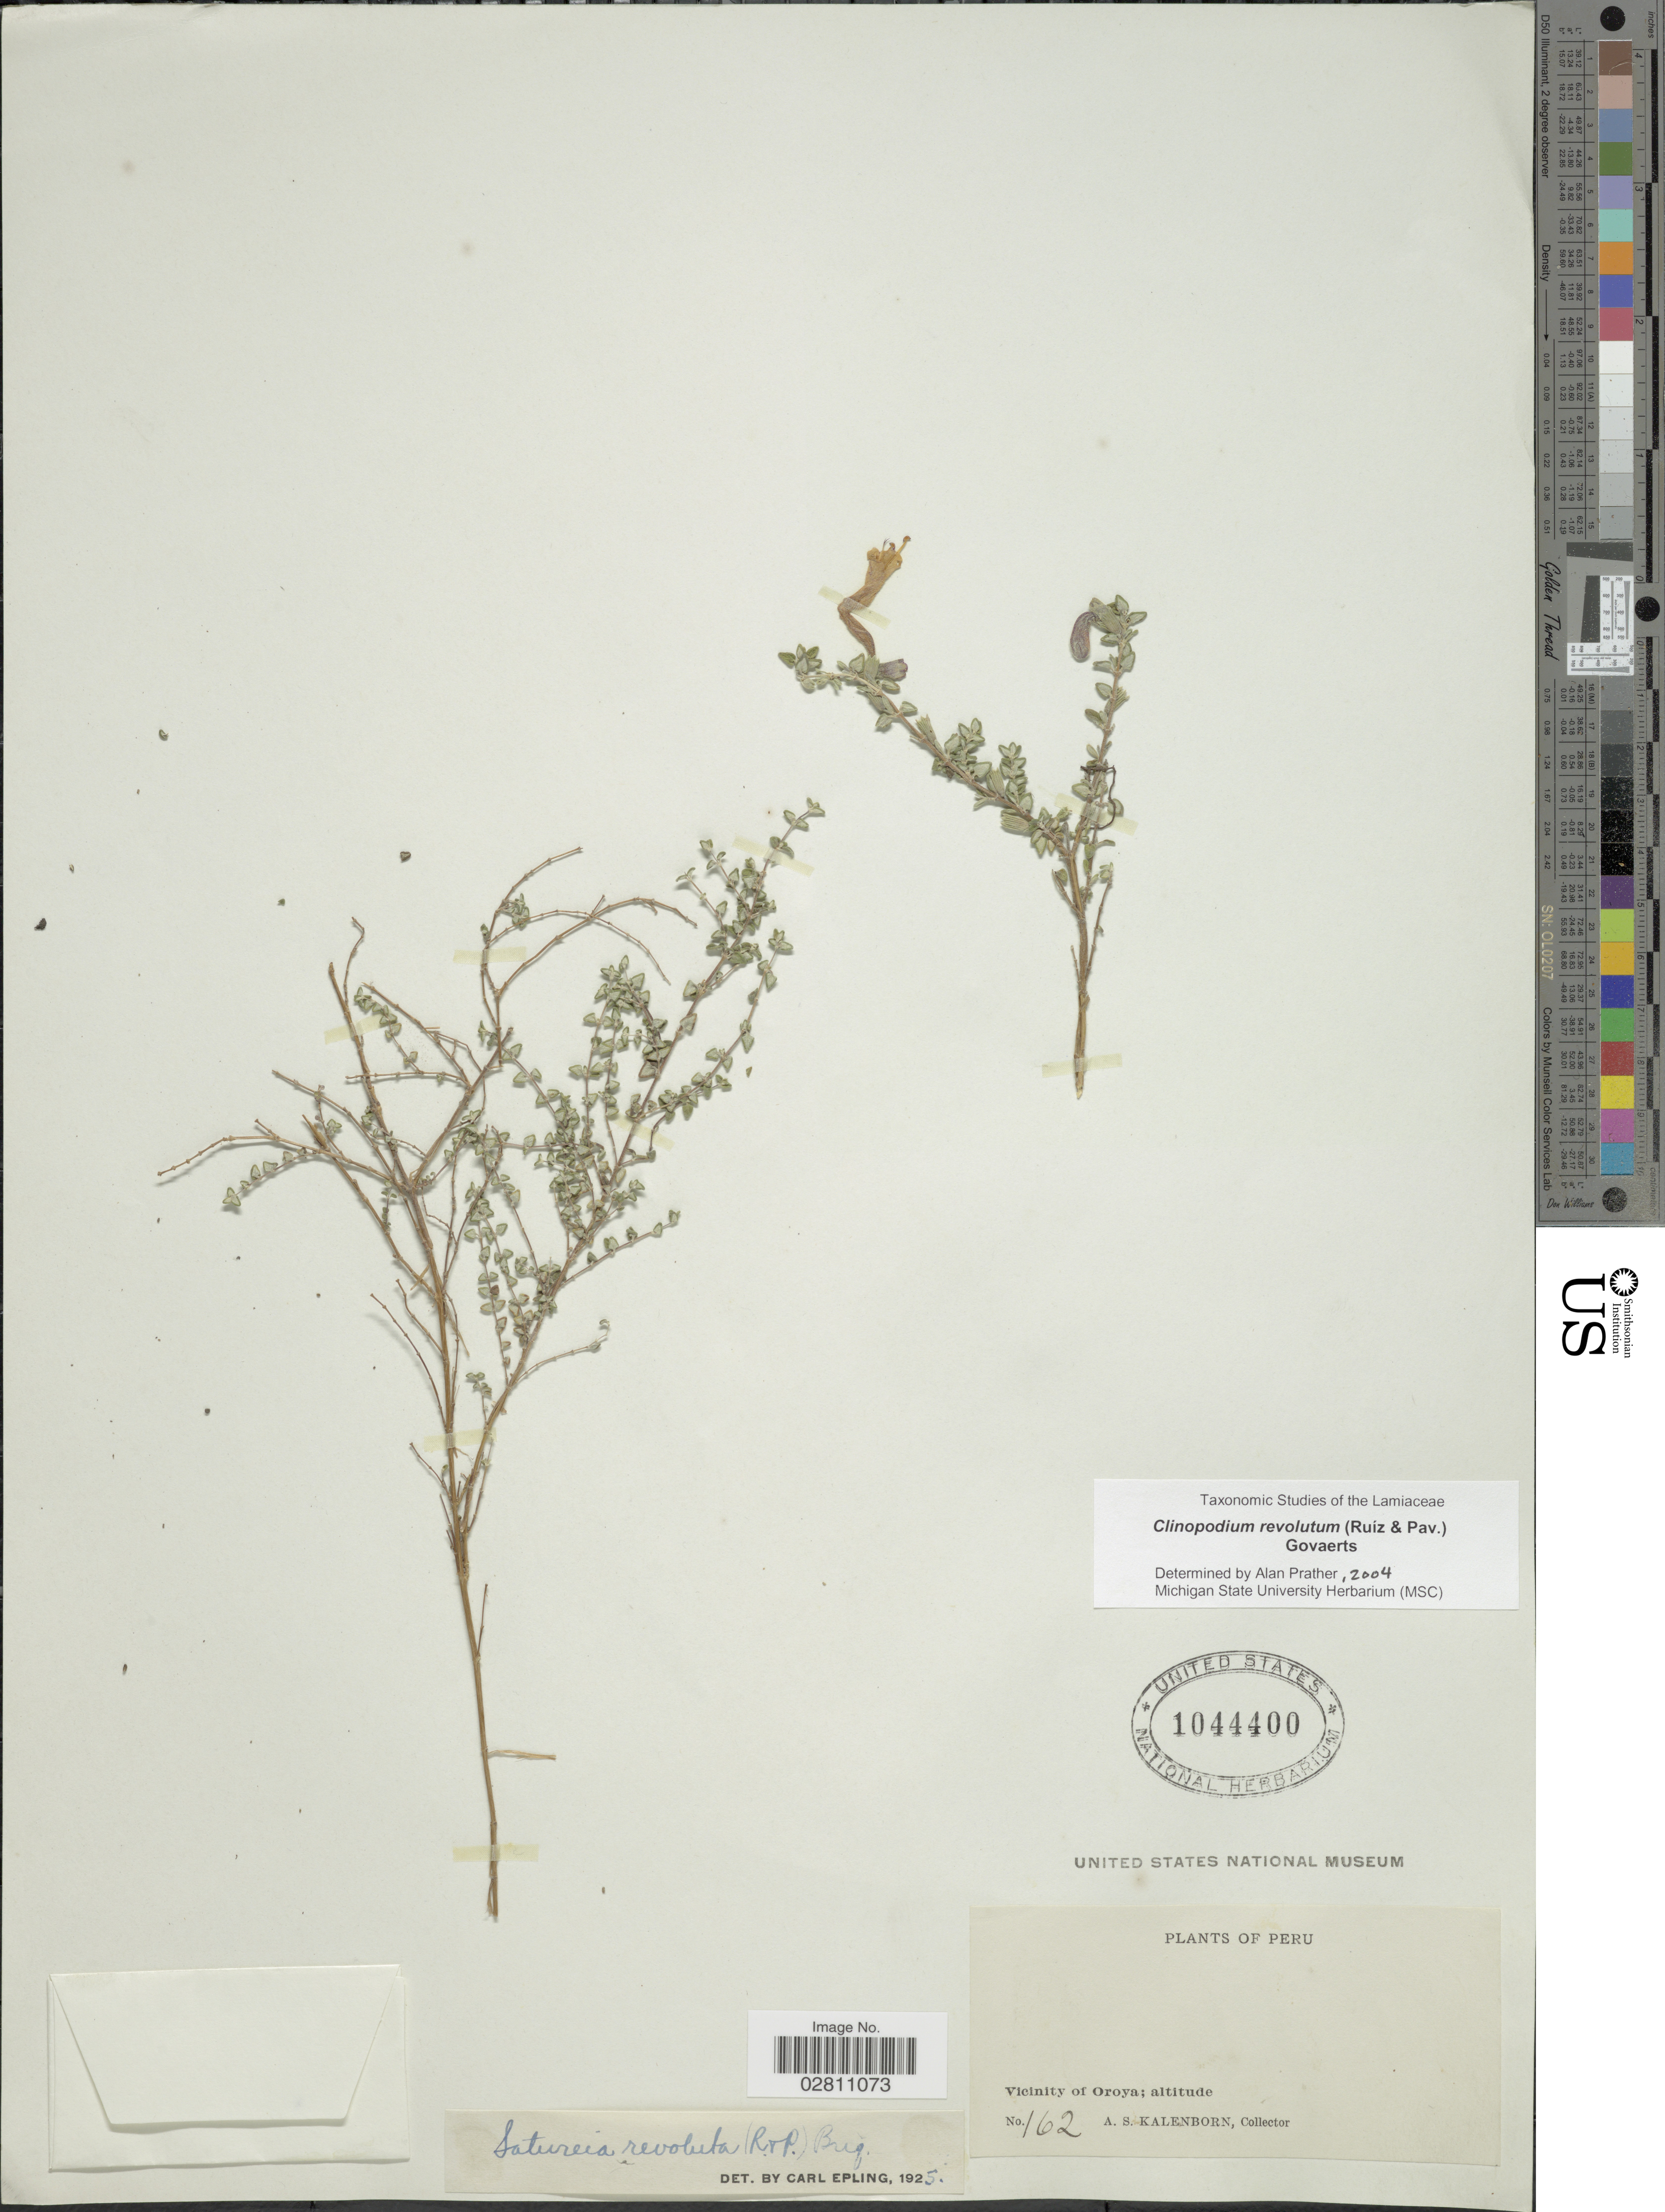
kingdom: Plantae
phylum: Tracheophyta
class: Magnoliopsida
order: Lamiales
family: Lamiaceae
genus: Clinopodium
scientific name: Clinopodium revolutum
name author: (Ruiz & Pav.) Govaerts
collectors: A. Kalenborn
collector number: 162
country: Peru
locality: Vicinity of Oroya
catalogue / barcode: US 1044400